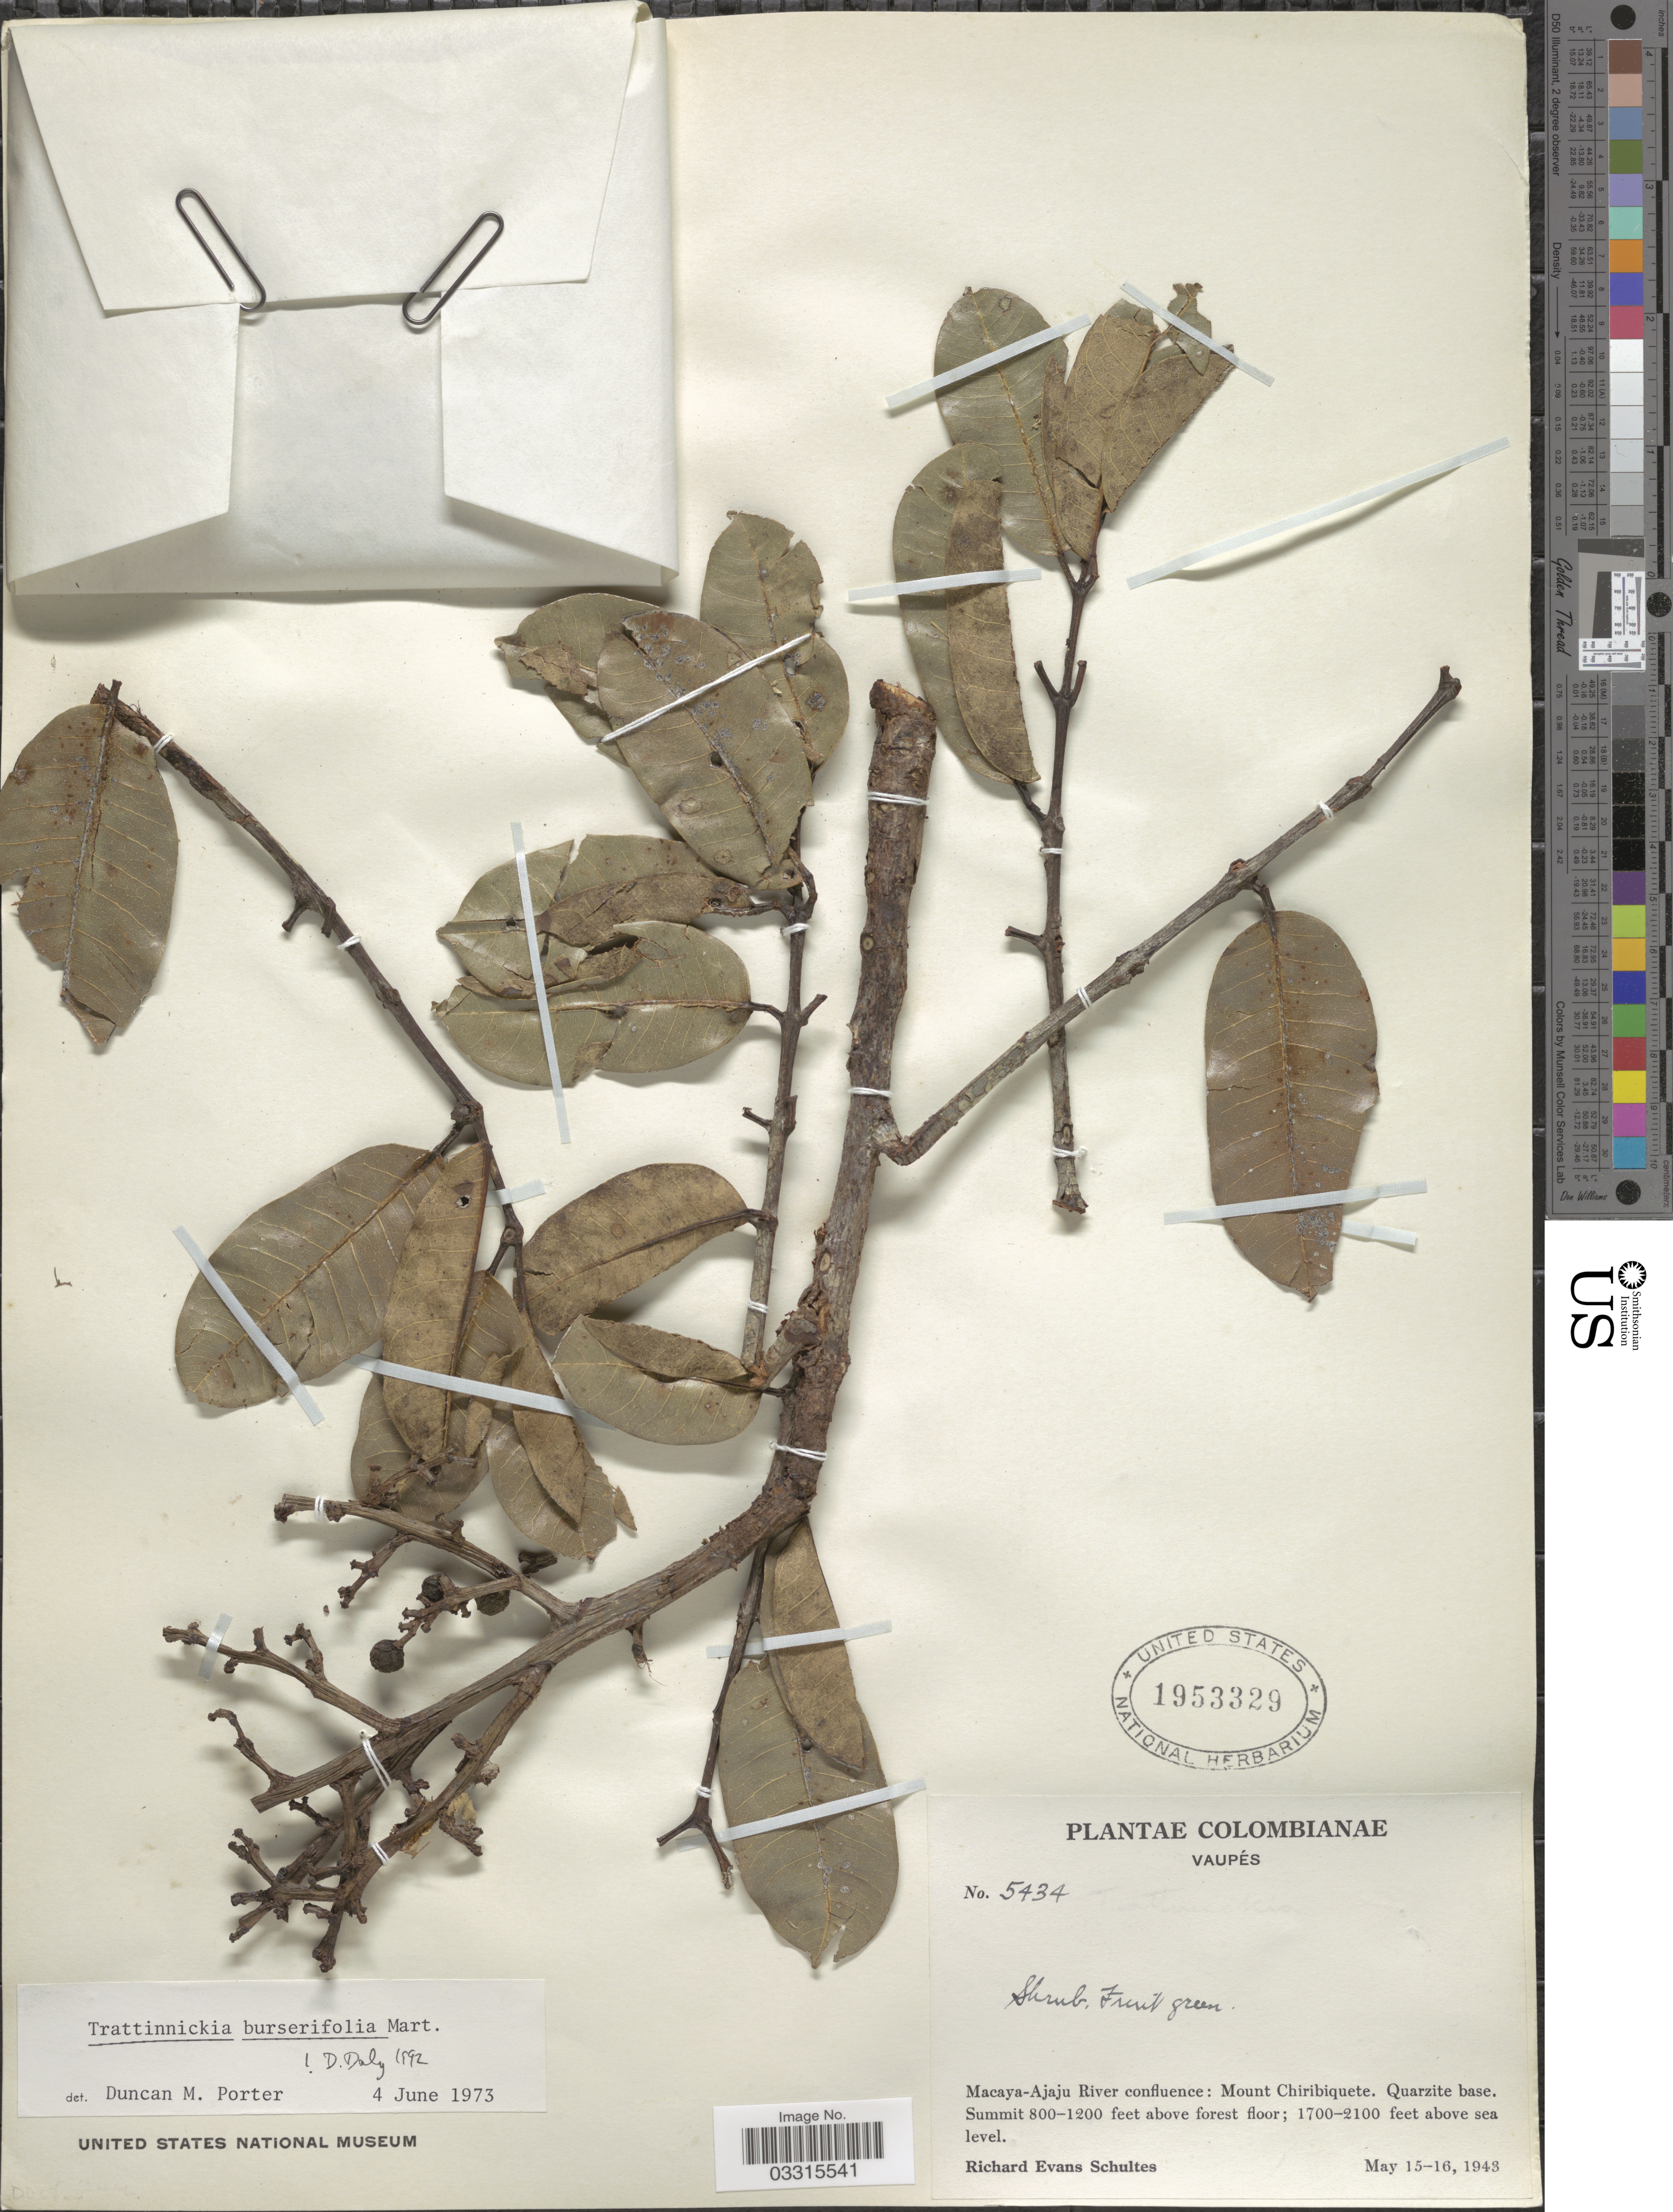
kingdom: Plantae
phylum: Tracheophyta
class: Magnoliopsida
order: Sapindales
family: Burseraceae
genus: Trattinnickia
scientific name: Trattinnickia burserifolia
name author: Mart.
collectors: R. E. Schultes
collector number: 5434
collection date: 1943-05-15/1943-05-16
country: Colombia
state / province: Vaupés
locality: Macaya-Ajau River confluence: Mount Chiribiquete.Quartzite base. Summit 800-12 feet above forest floor.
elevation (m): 518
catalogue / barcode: US 1953329